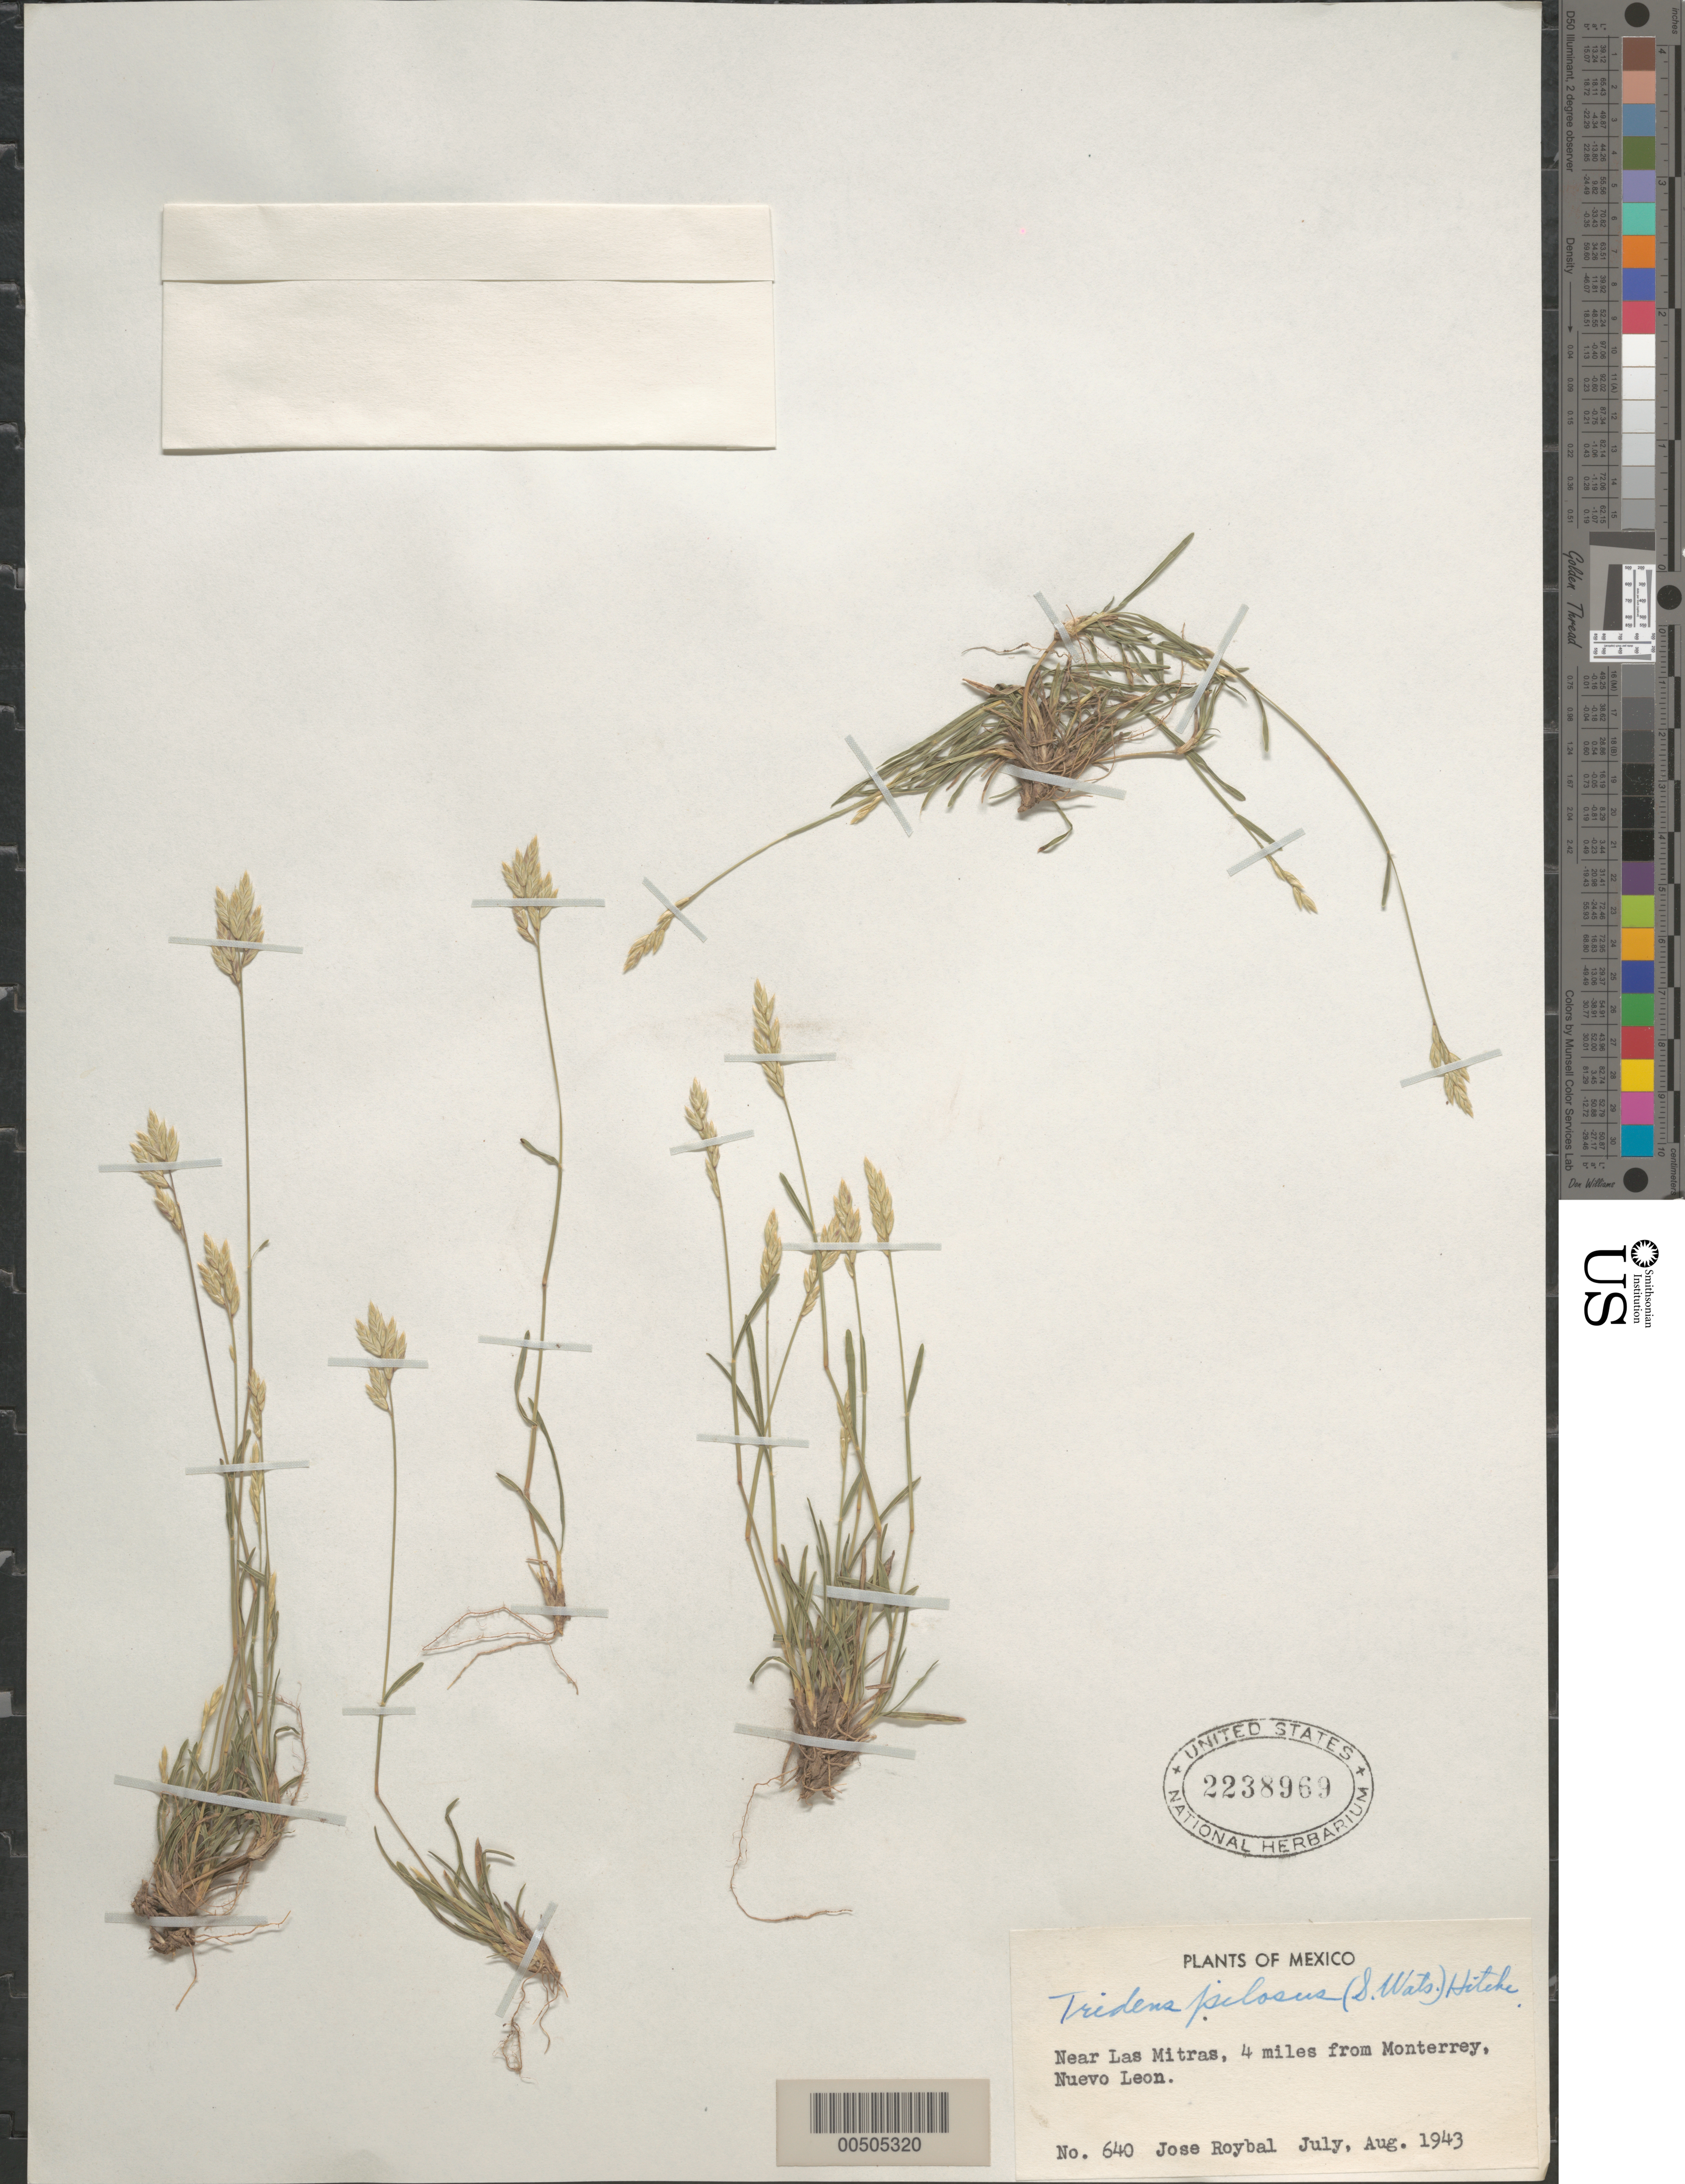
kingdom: Plantae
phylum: Tracheophyta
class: Liliopsida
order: Poales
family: Poaceae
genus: Erioneuron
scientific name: Erioneuron pilosum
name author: (Buckley) Nash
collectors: J. J. Roybal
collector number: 640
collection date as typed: Jul 1943 to Aug 1943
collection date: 1943-07/1943-08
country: Mexico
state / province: Nuevo León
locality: Near Las Mitras, 4 mi from Monterrey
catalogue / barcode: US 2238969